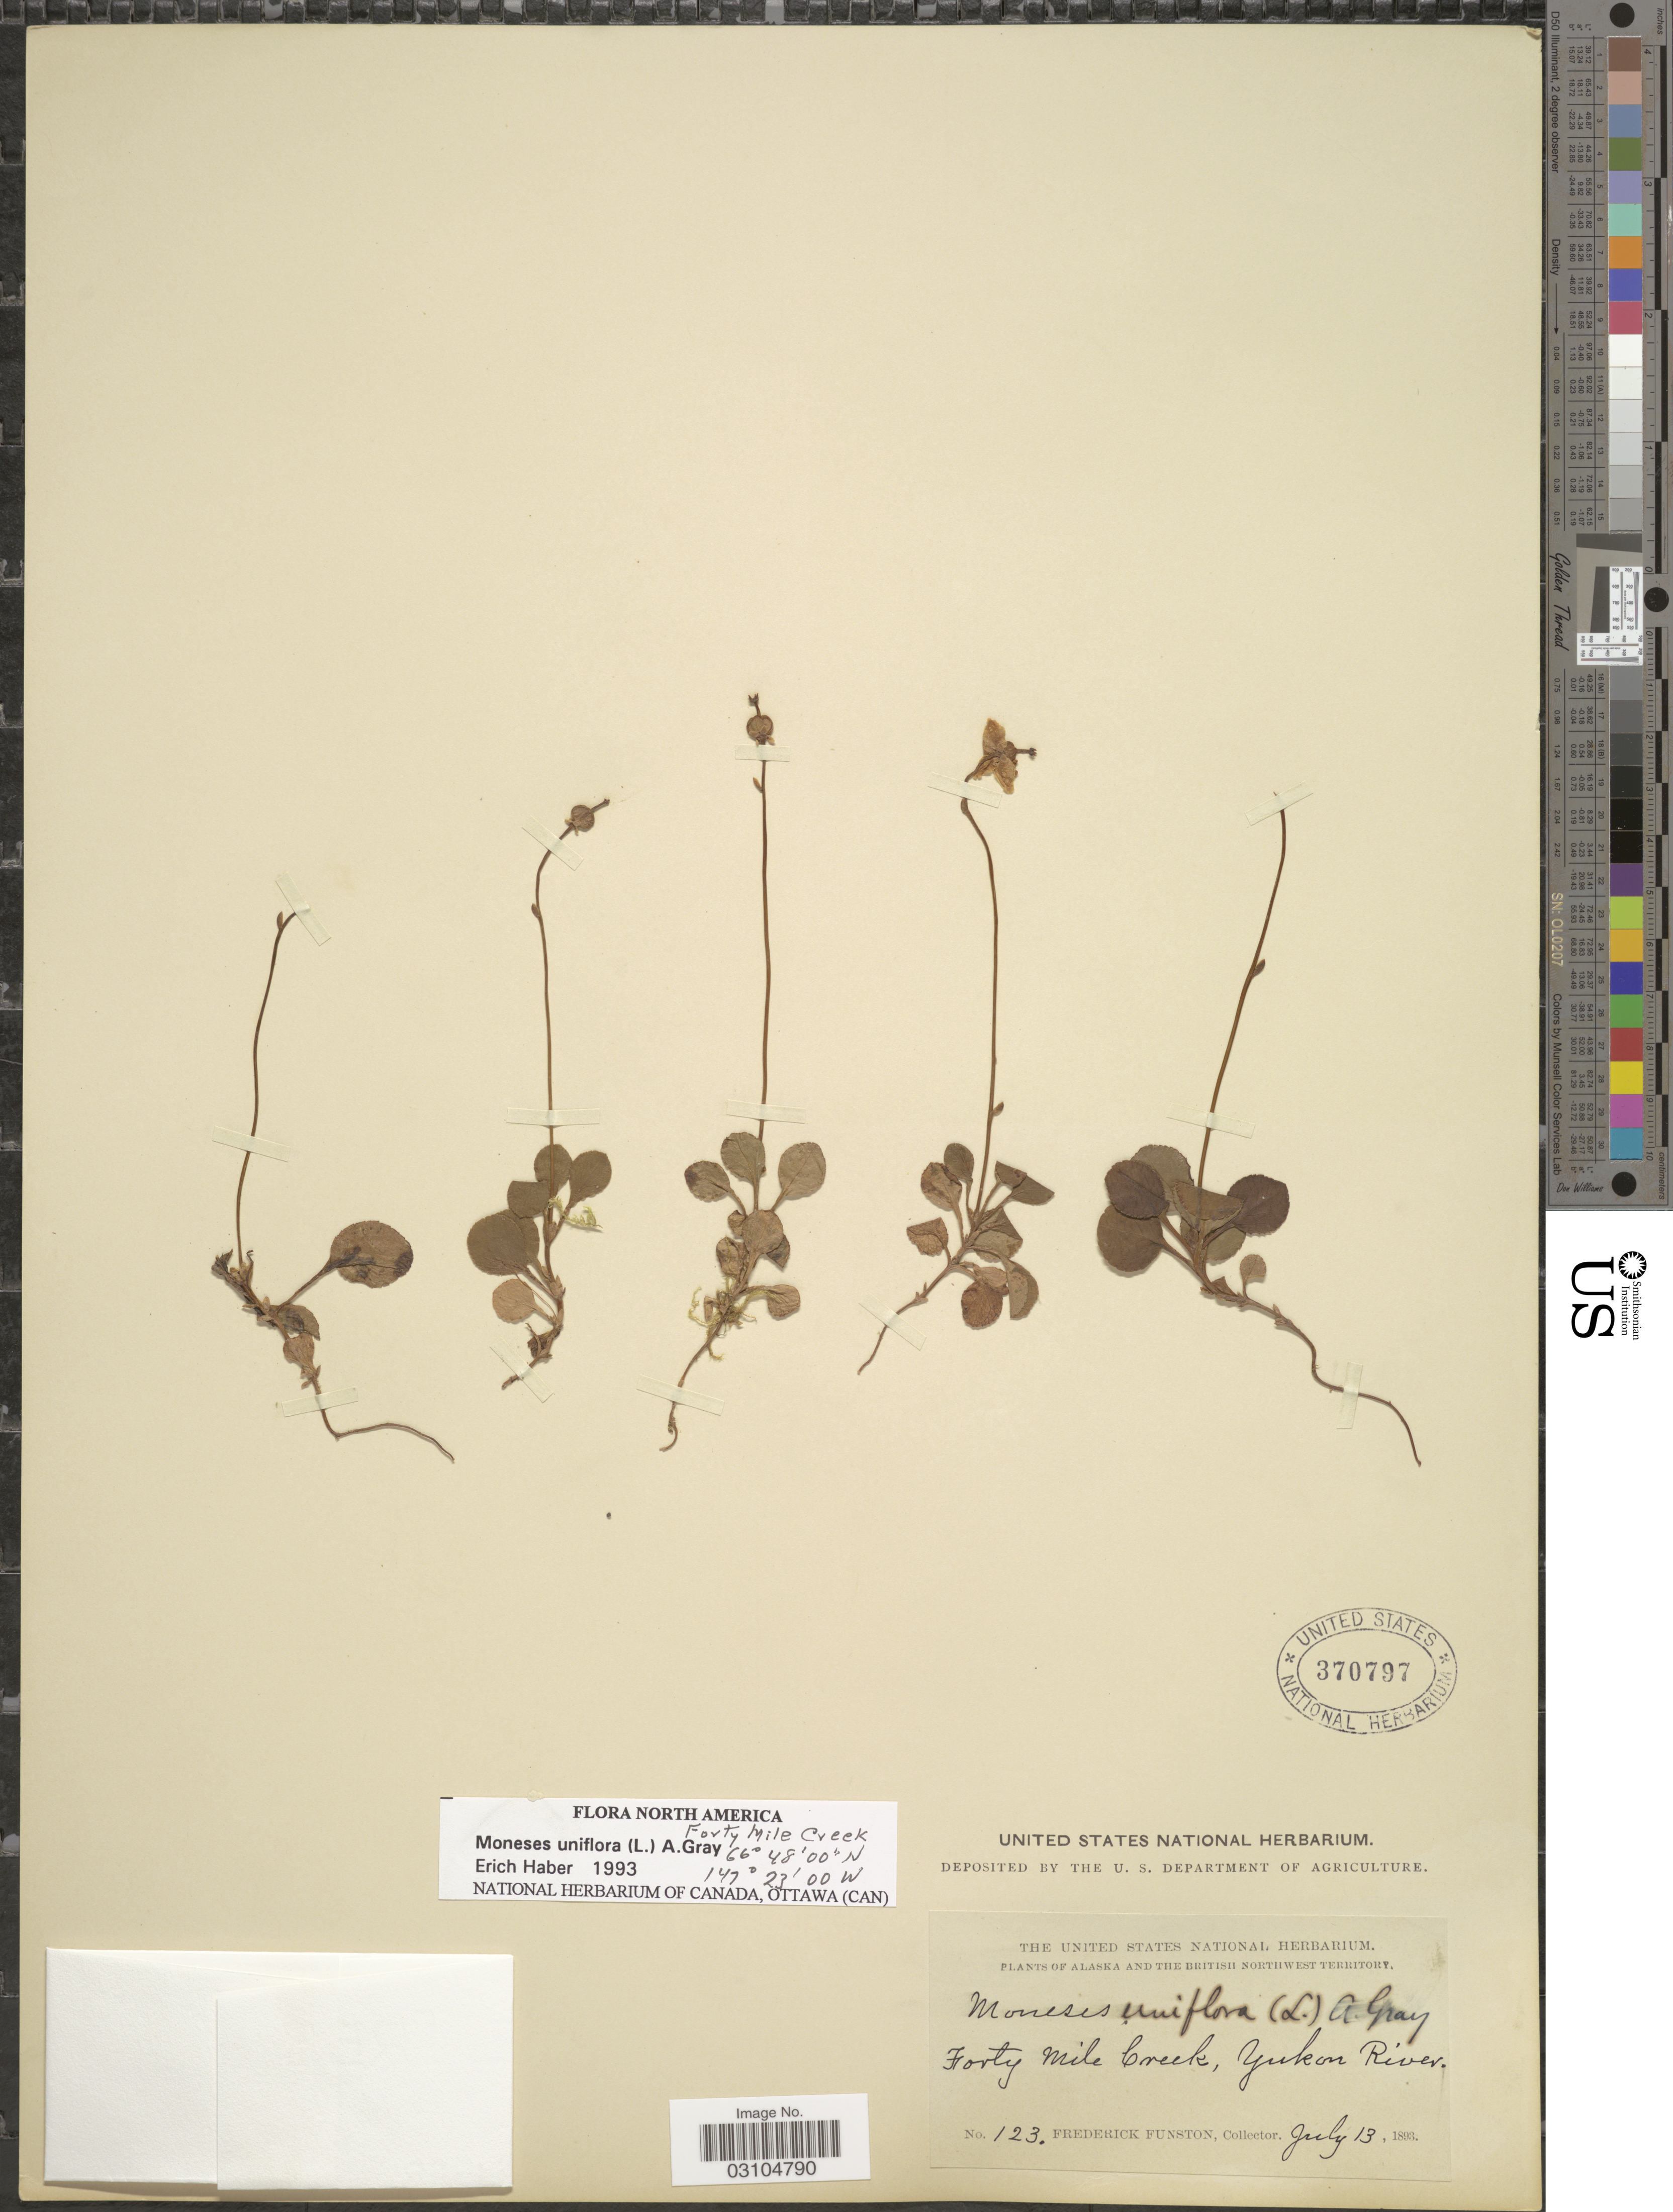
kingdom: Plantae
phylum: Tracheophyta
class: Magnoliopsida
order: Ericales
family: Ericaceae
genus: Moneses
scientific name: Moneses uniflora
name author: (L.) A. Gray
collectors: F. Funston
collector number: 123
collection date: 1893-07-13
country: Canada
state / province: Yukon Territory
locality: Alaska and the British Northwest Territory. Forty Mile Creek, Yukon River.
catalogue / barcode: US 370797